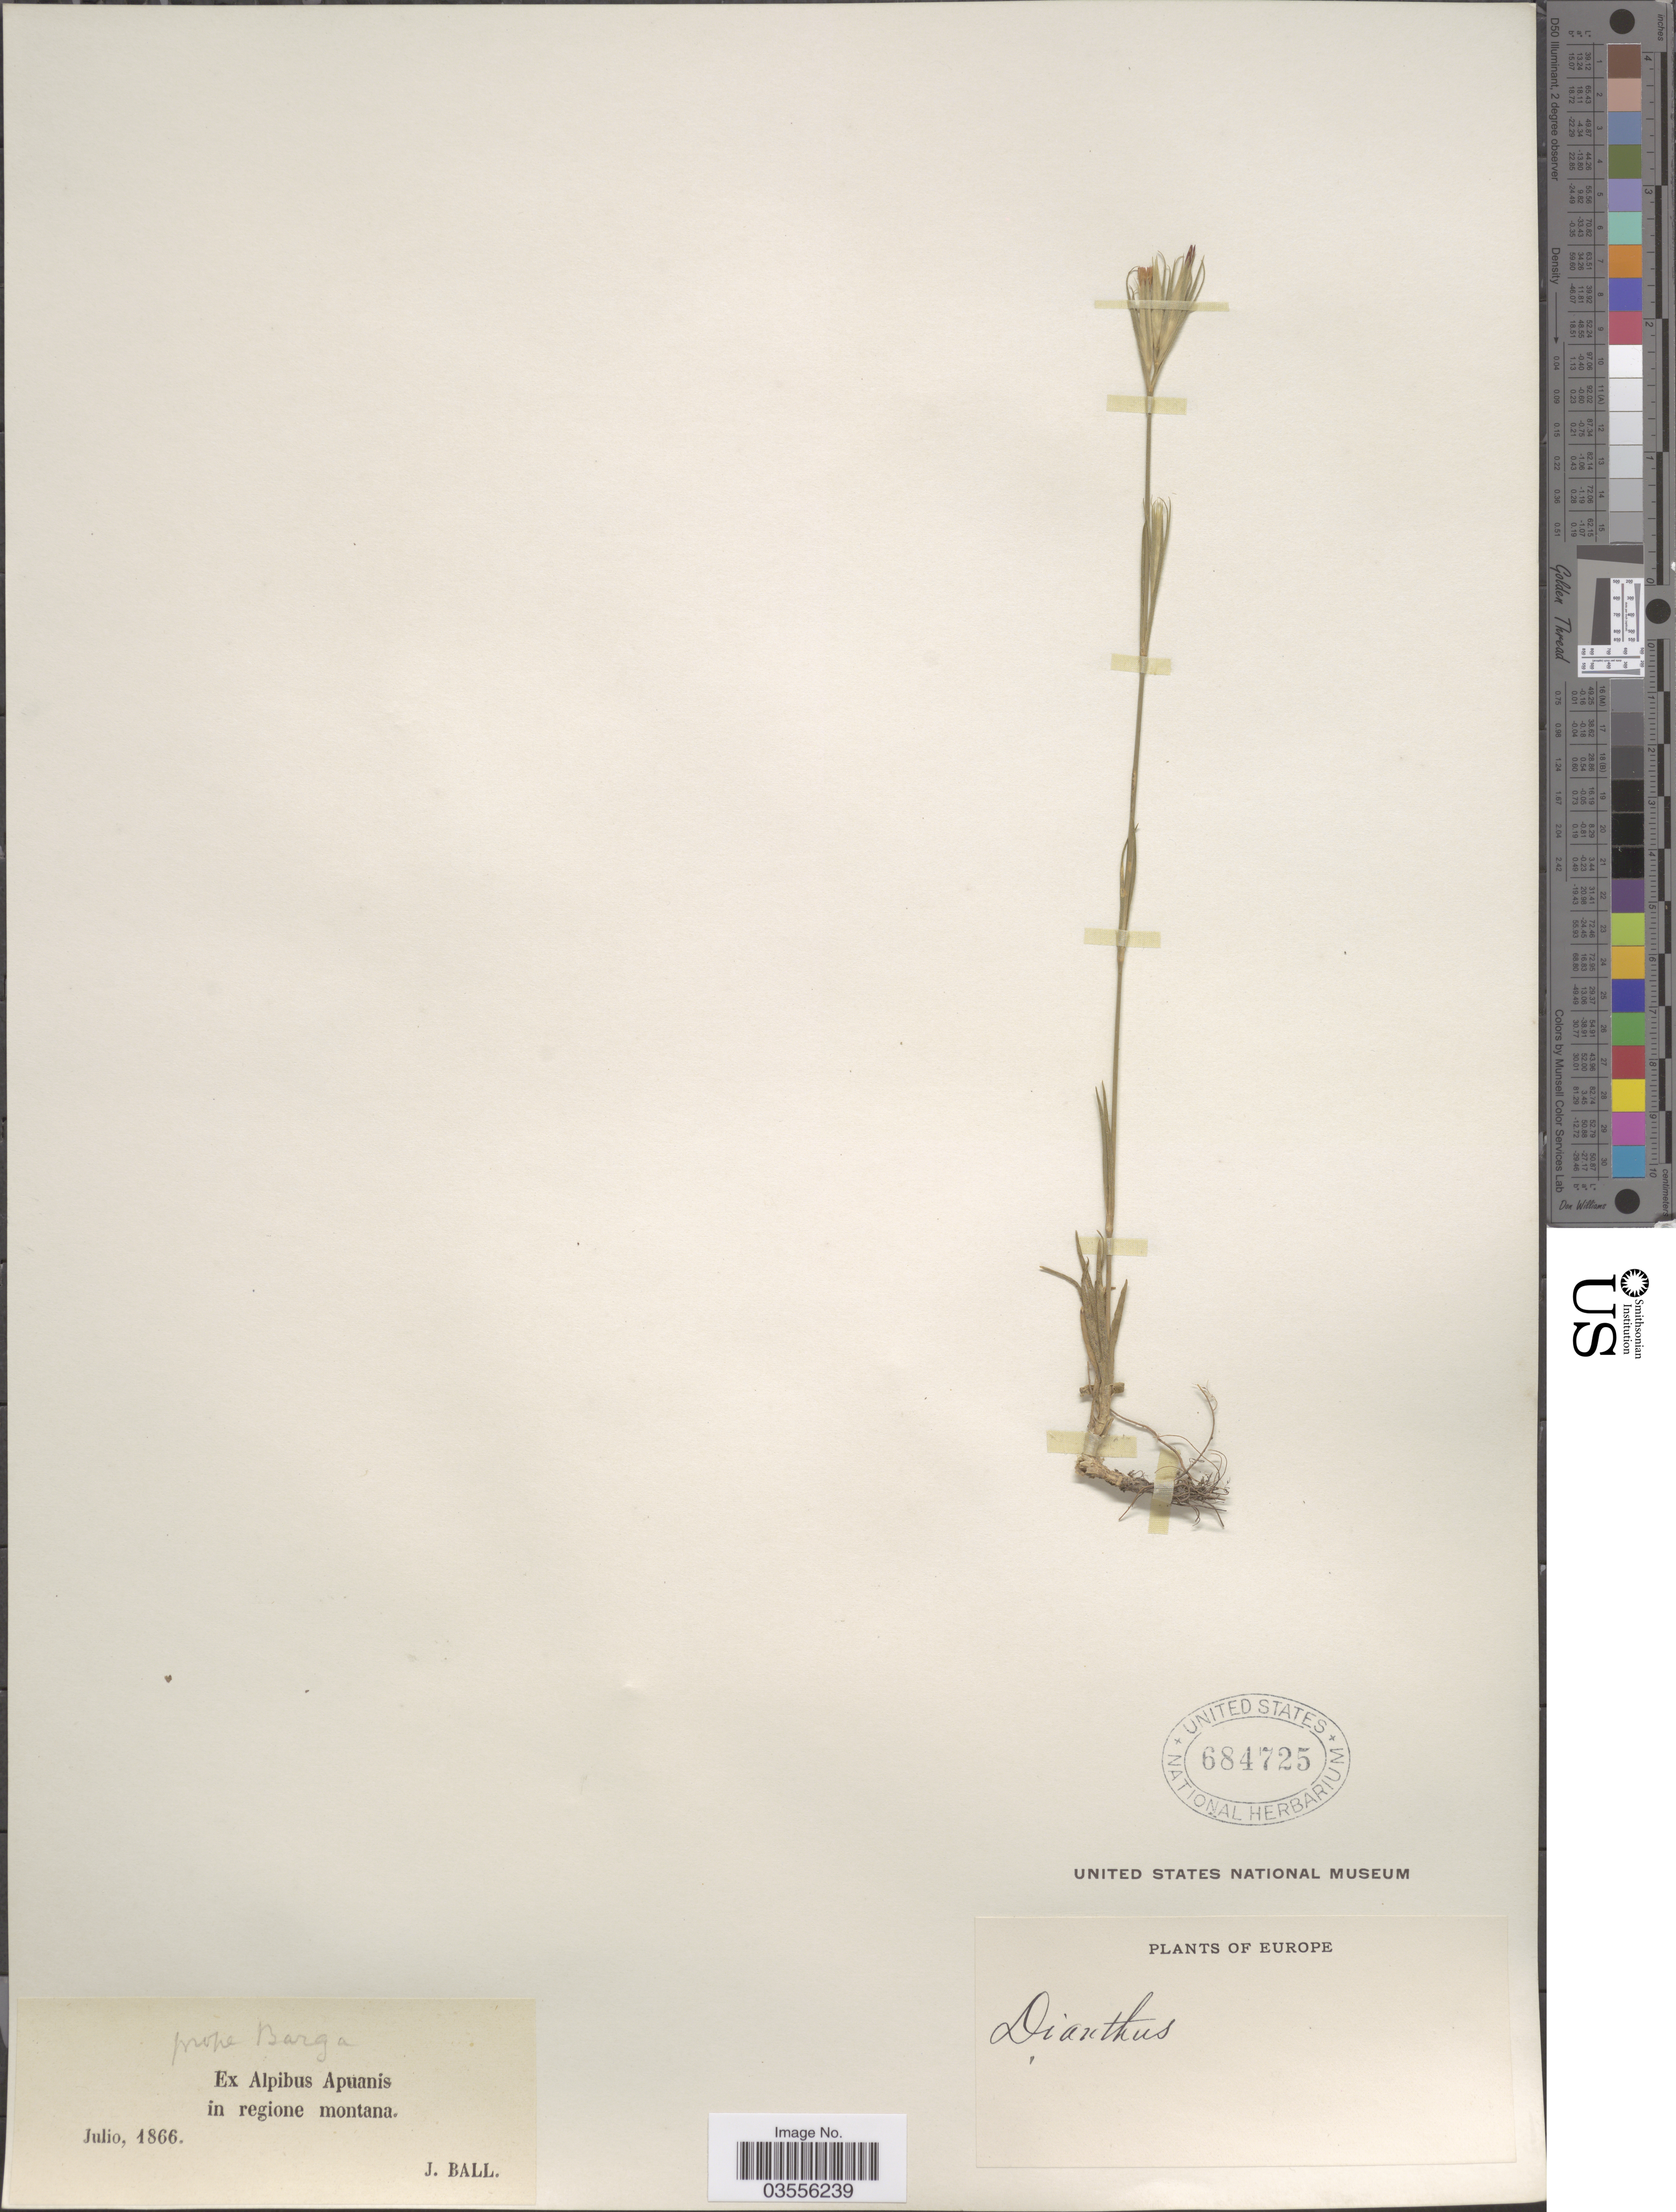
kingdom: Plantae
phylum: Tracheophyta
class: Magnoliopsida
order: Caryophyllales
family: Caryophyllaceae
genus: Dianthus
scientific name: Dianthus arenarius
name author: L.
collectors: J. Ball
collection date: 1866-07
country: Italy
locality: Europe. Prope Barga Ex Alpibus Apuanis in regione montana.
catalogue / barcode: US 684725